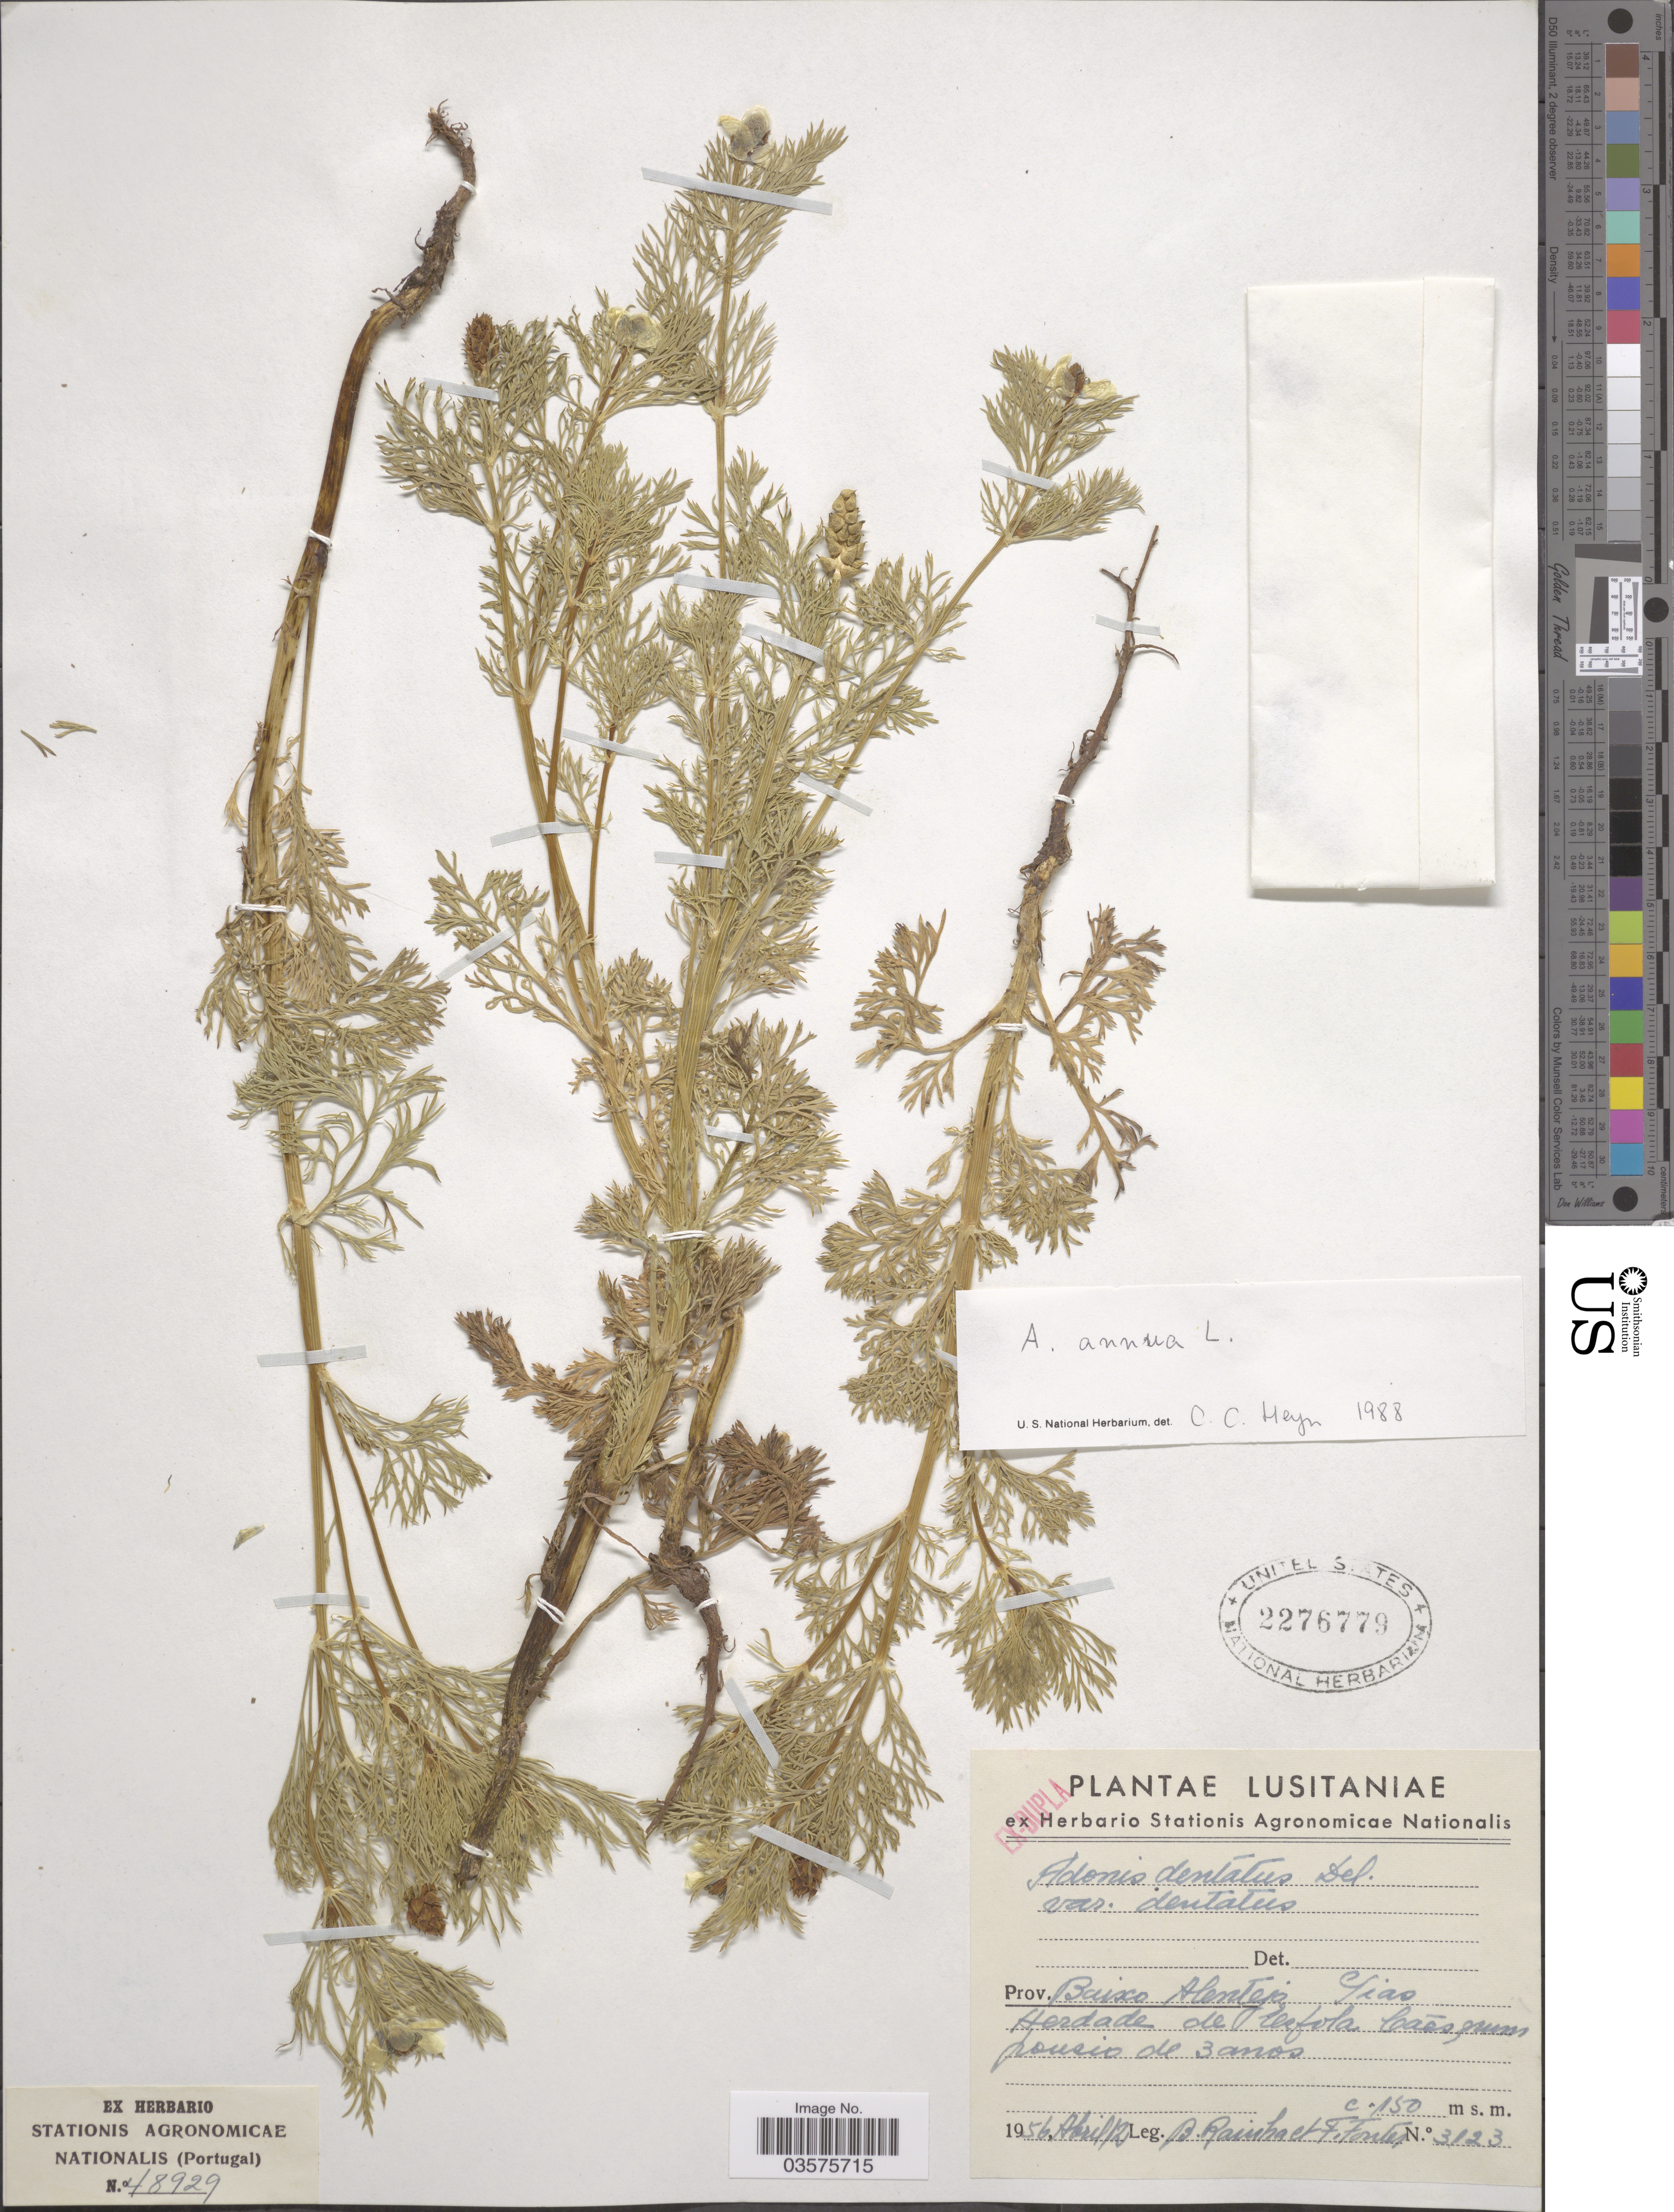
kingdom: Plantae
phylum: Tracheophyta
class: Magnoliopsida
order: Ranunculales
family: Ranunculaceae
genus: Adonis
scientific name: Adonis annua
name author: L.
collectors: B. Rainha & Fontes, F.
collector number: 3123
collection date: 1956-04-12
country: Portugal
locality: Lusitaniae. Prov. Baixo Alentejo, Siao [interpreted]. Herdade de Terfola [interpreted] Caes [interpreted], mm [interpreted] ponsio de 3 anos.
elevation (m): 150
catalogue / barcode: US 2276779